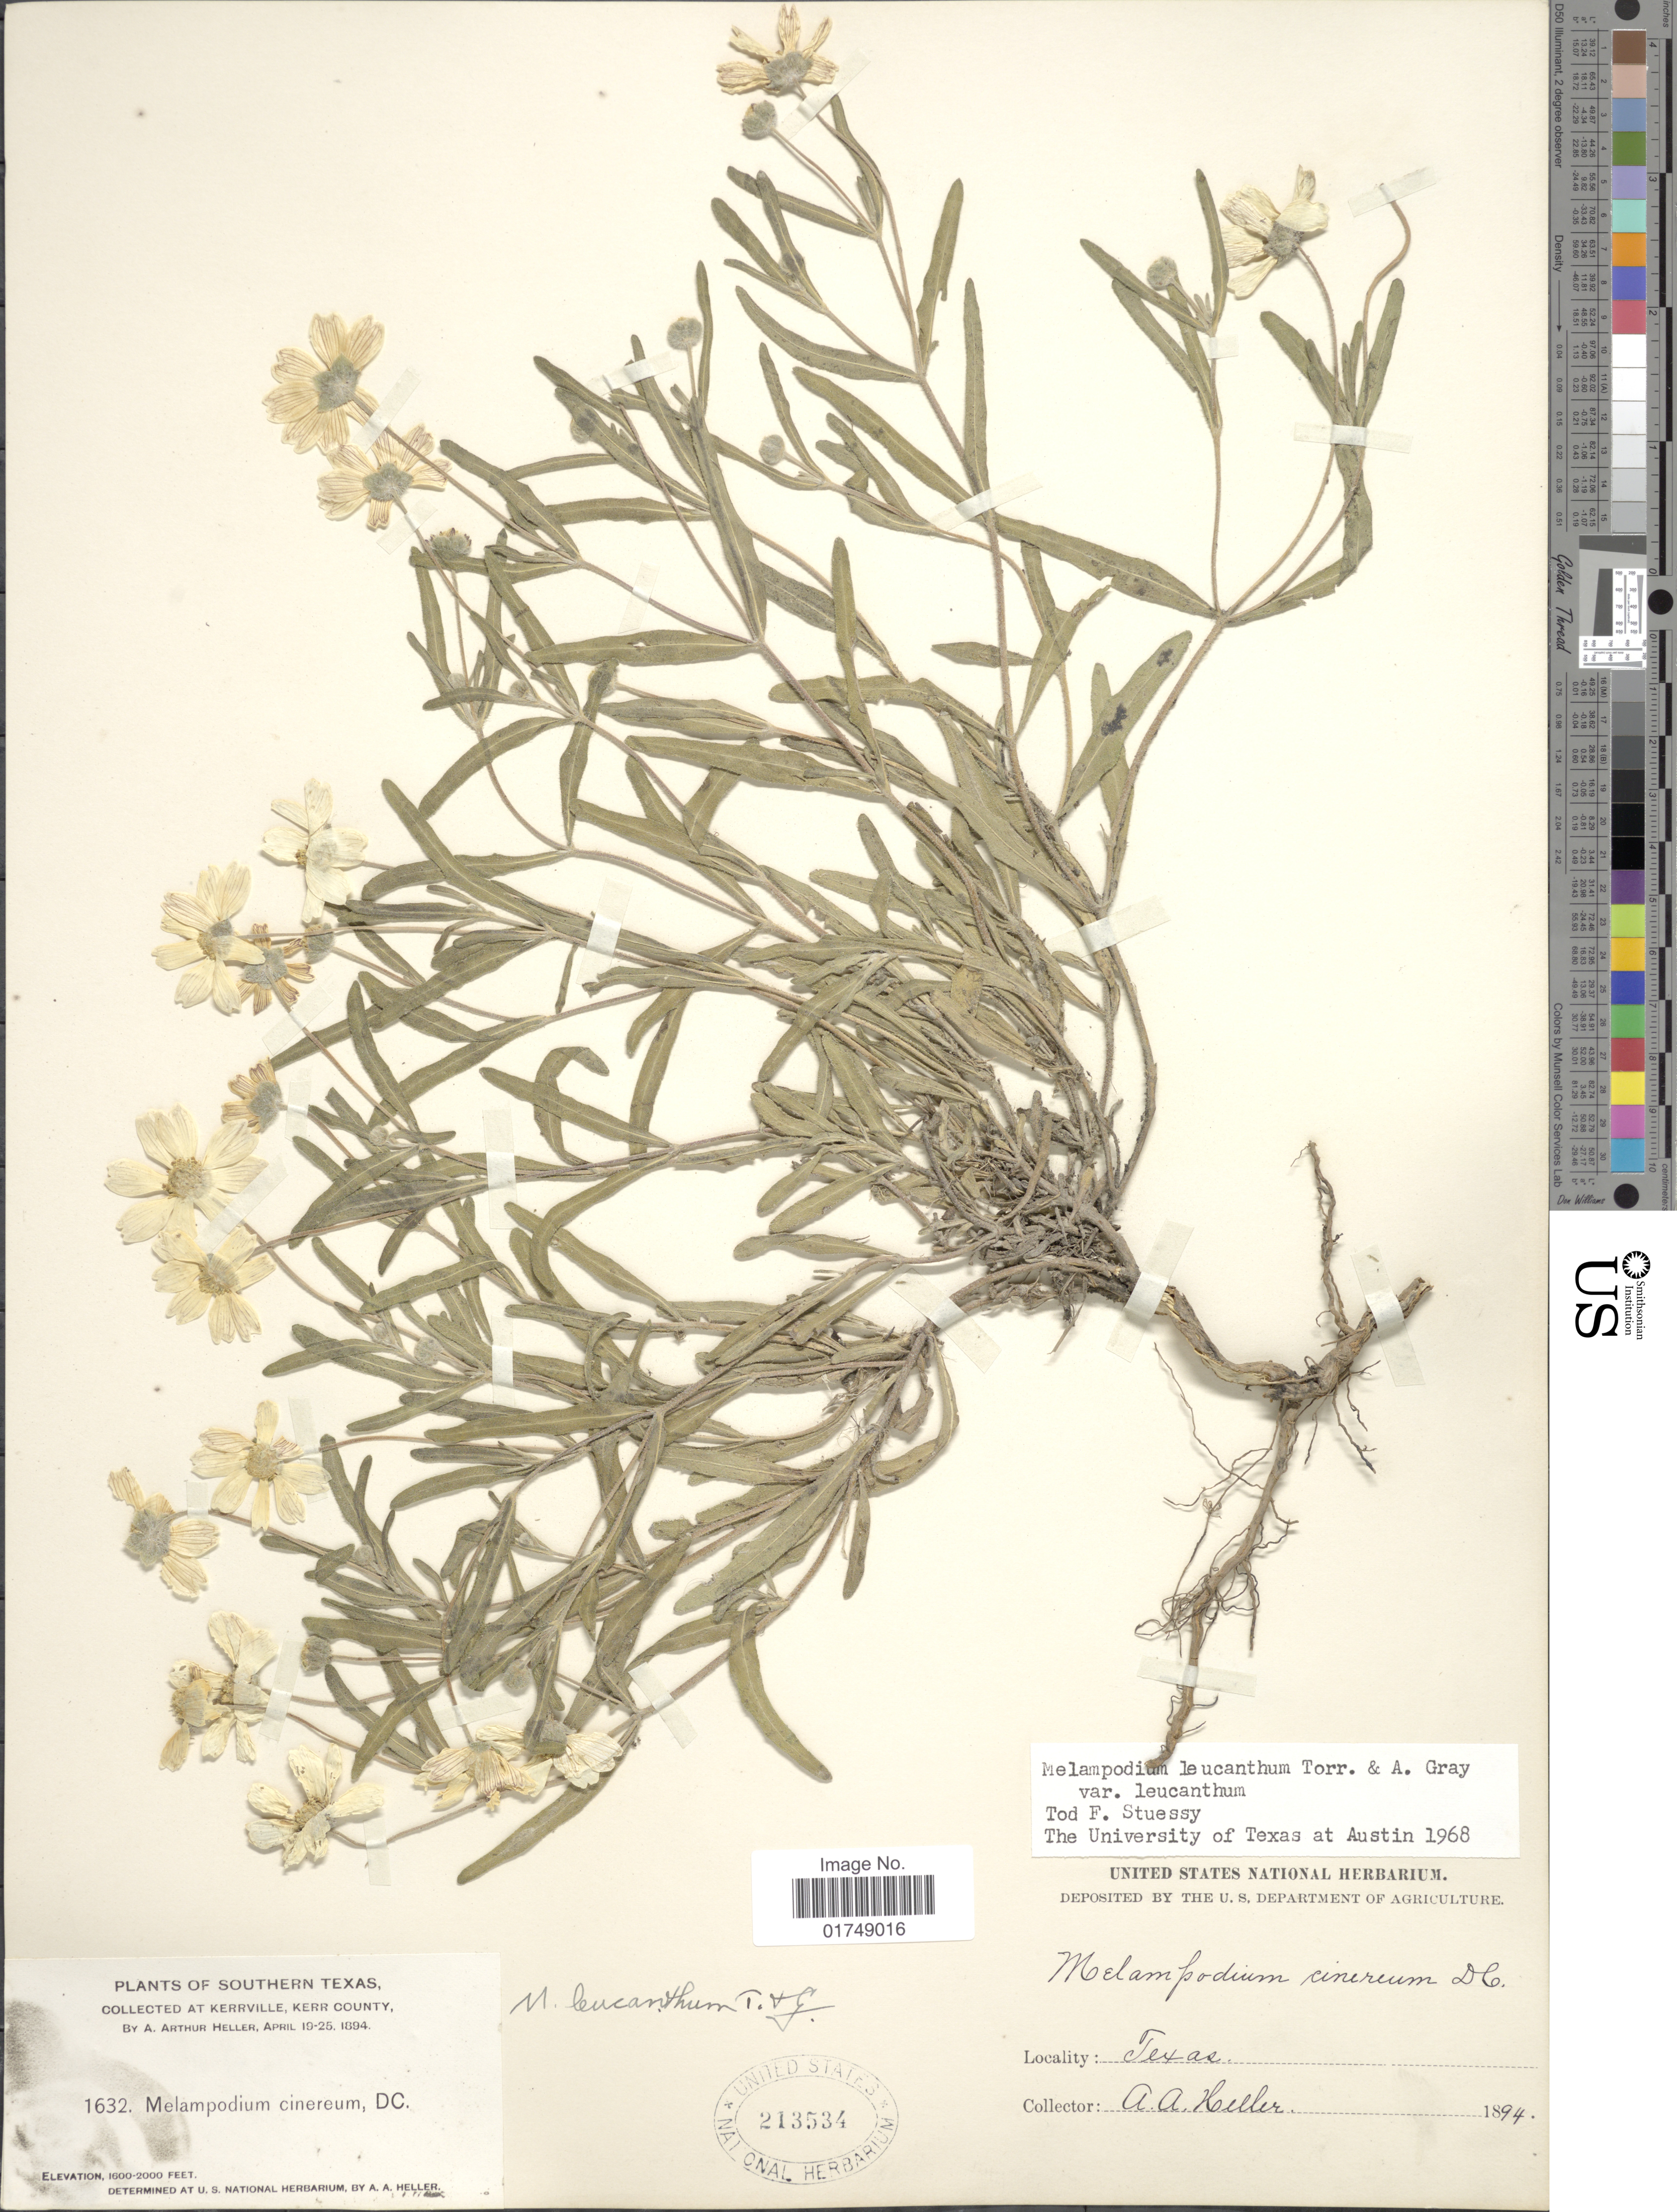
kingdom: Plantae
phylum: Tracheophyta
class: Magnoliopsida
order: Asterales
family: Asteraceae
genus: Melampodium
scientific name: Melampodium leucanthum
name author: Torr. & A. Gray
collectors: A. A. Heller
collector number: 1632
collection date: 1894-04-19/1894-04-25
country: United States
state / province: Texas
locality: Kerrville, Kerr County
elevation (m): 488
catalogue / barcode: US 213534